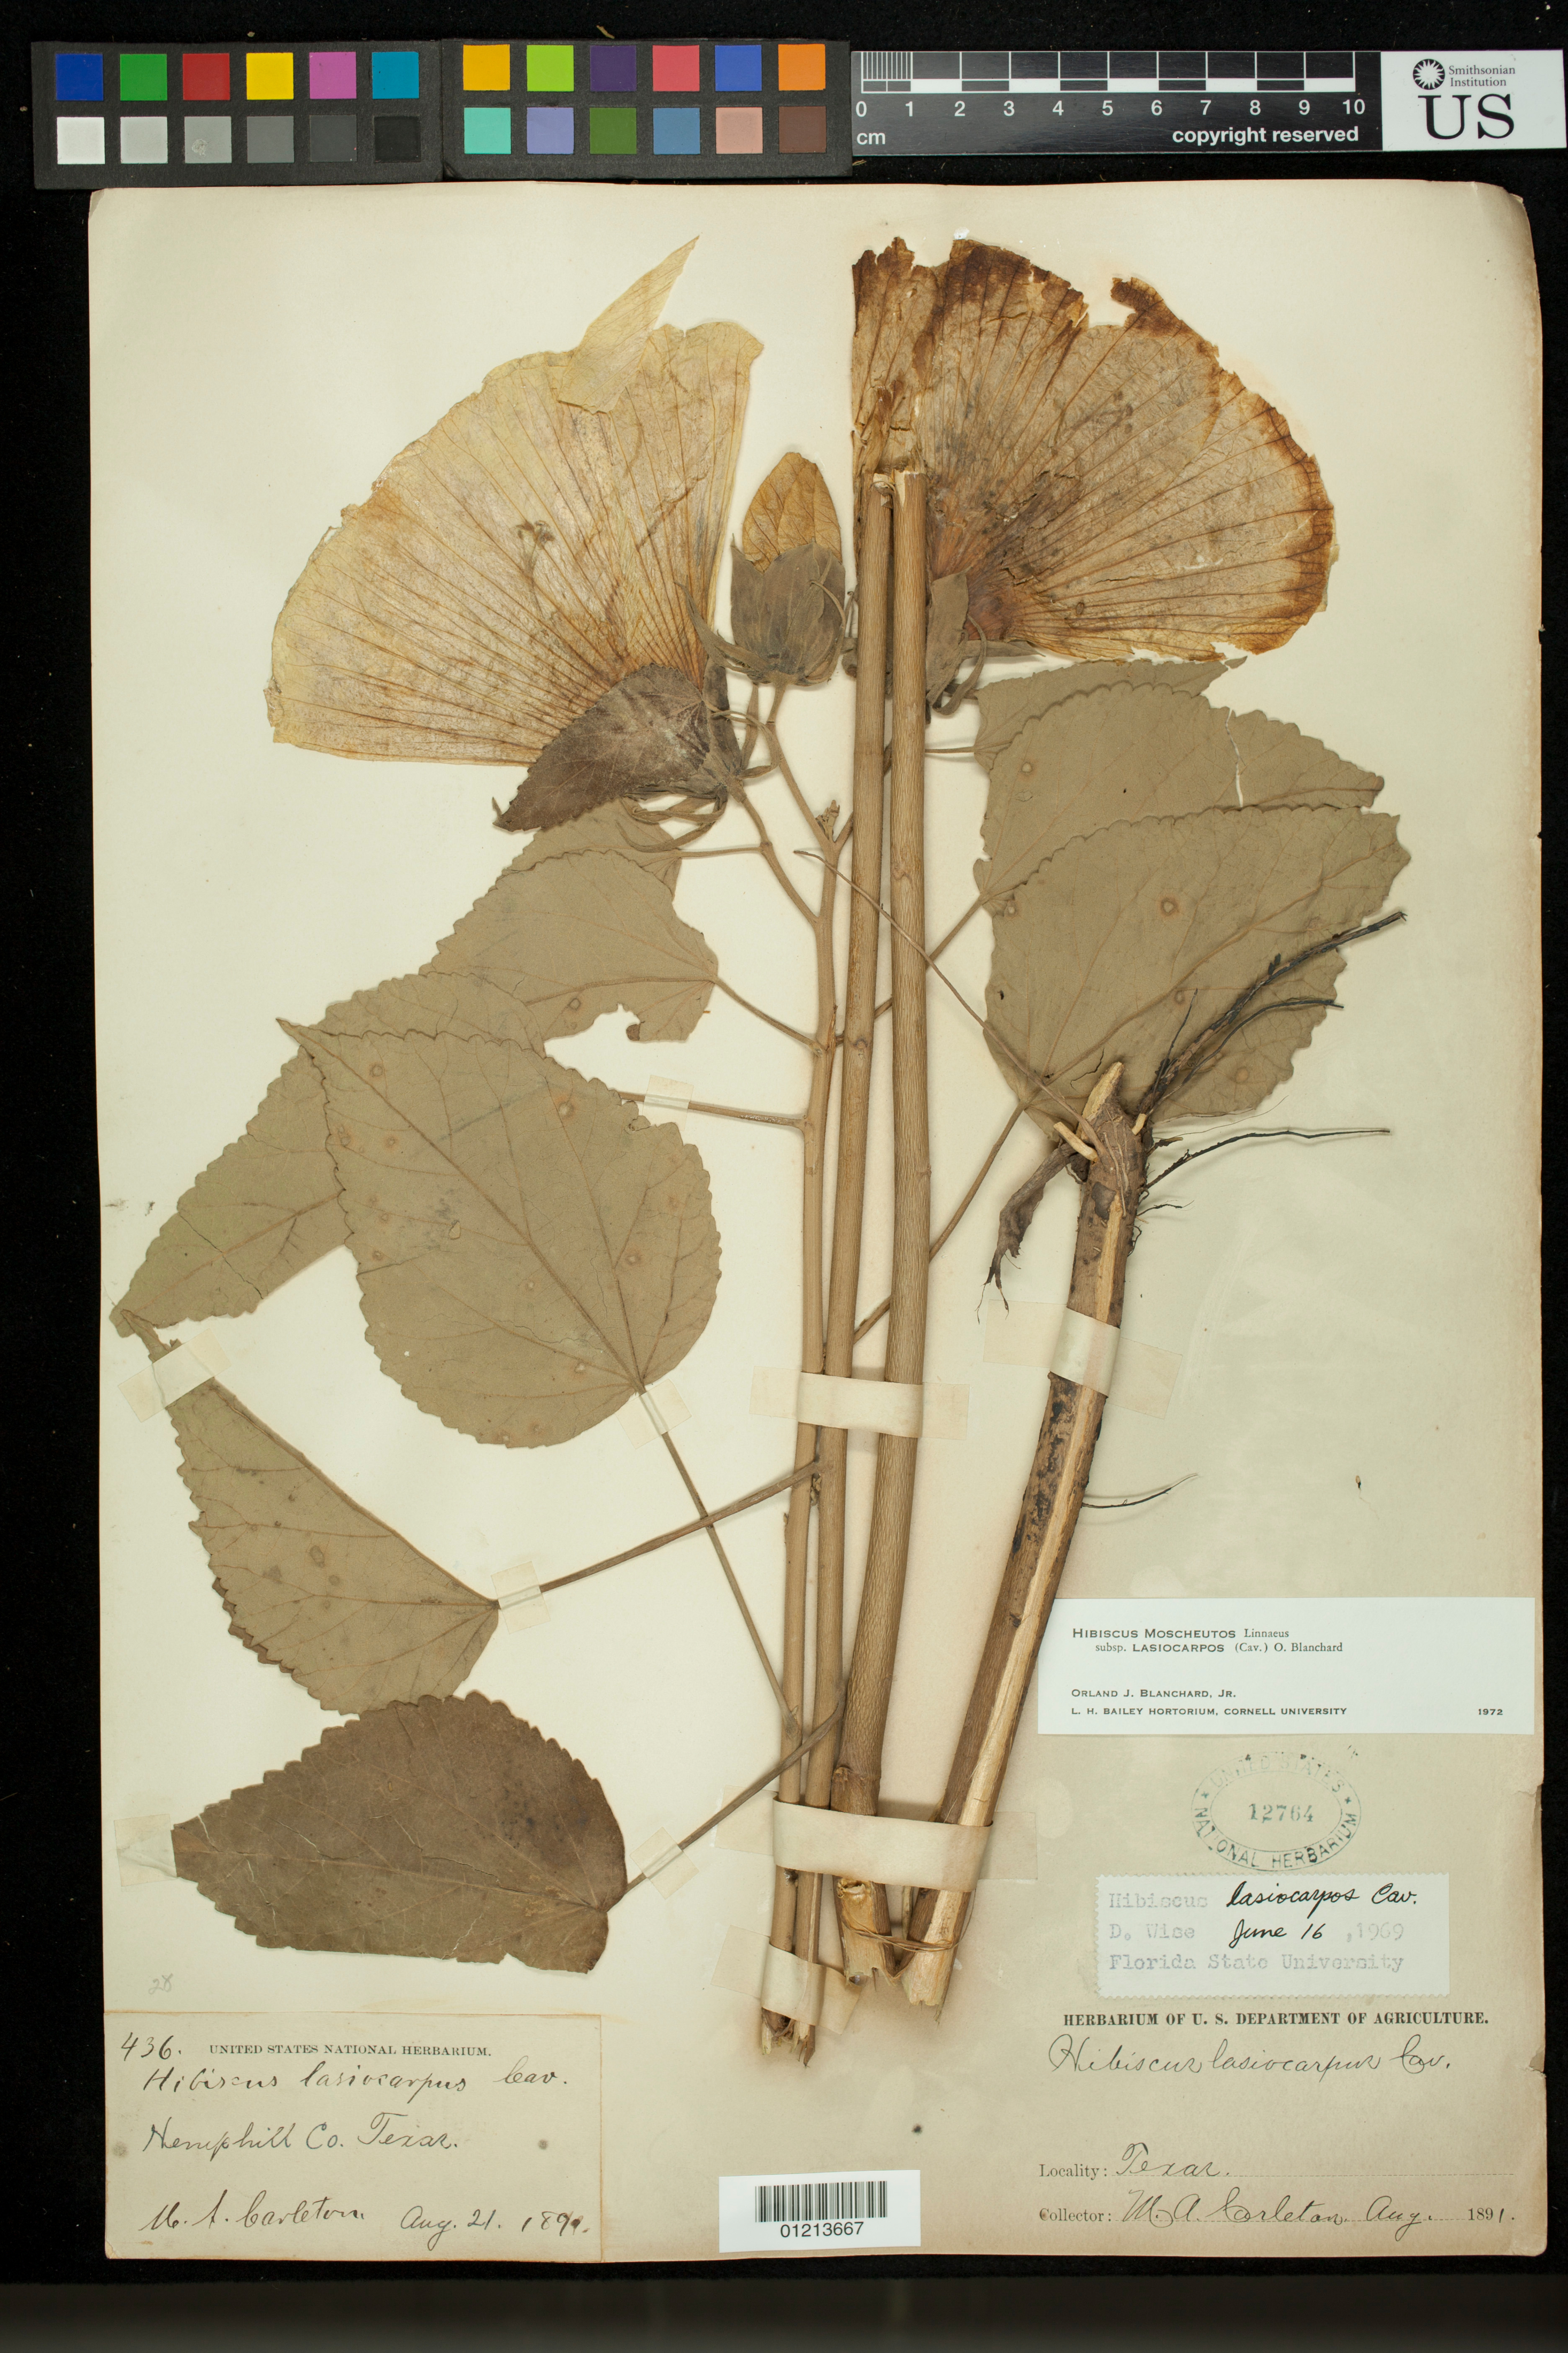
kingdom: Plantae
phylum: Tracheophyta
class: Magnoliopsida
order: Malvales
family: Malvaceae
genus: Hibiscus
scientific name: Hibiscus moscheutos subsp. lasiocarpos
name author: (Cav.) O.J. Blanch.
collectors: M. A. Carleton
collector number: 436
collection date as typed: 21 Aug 1891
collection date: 1891-08-21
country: United States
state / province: Texas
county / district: Hemphill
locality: Hemphill Co.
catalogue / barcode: US 12764